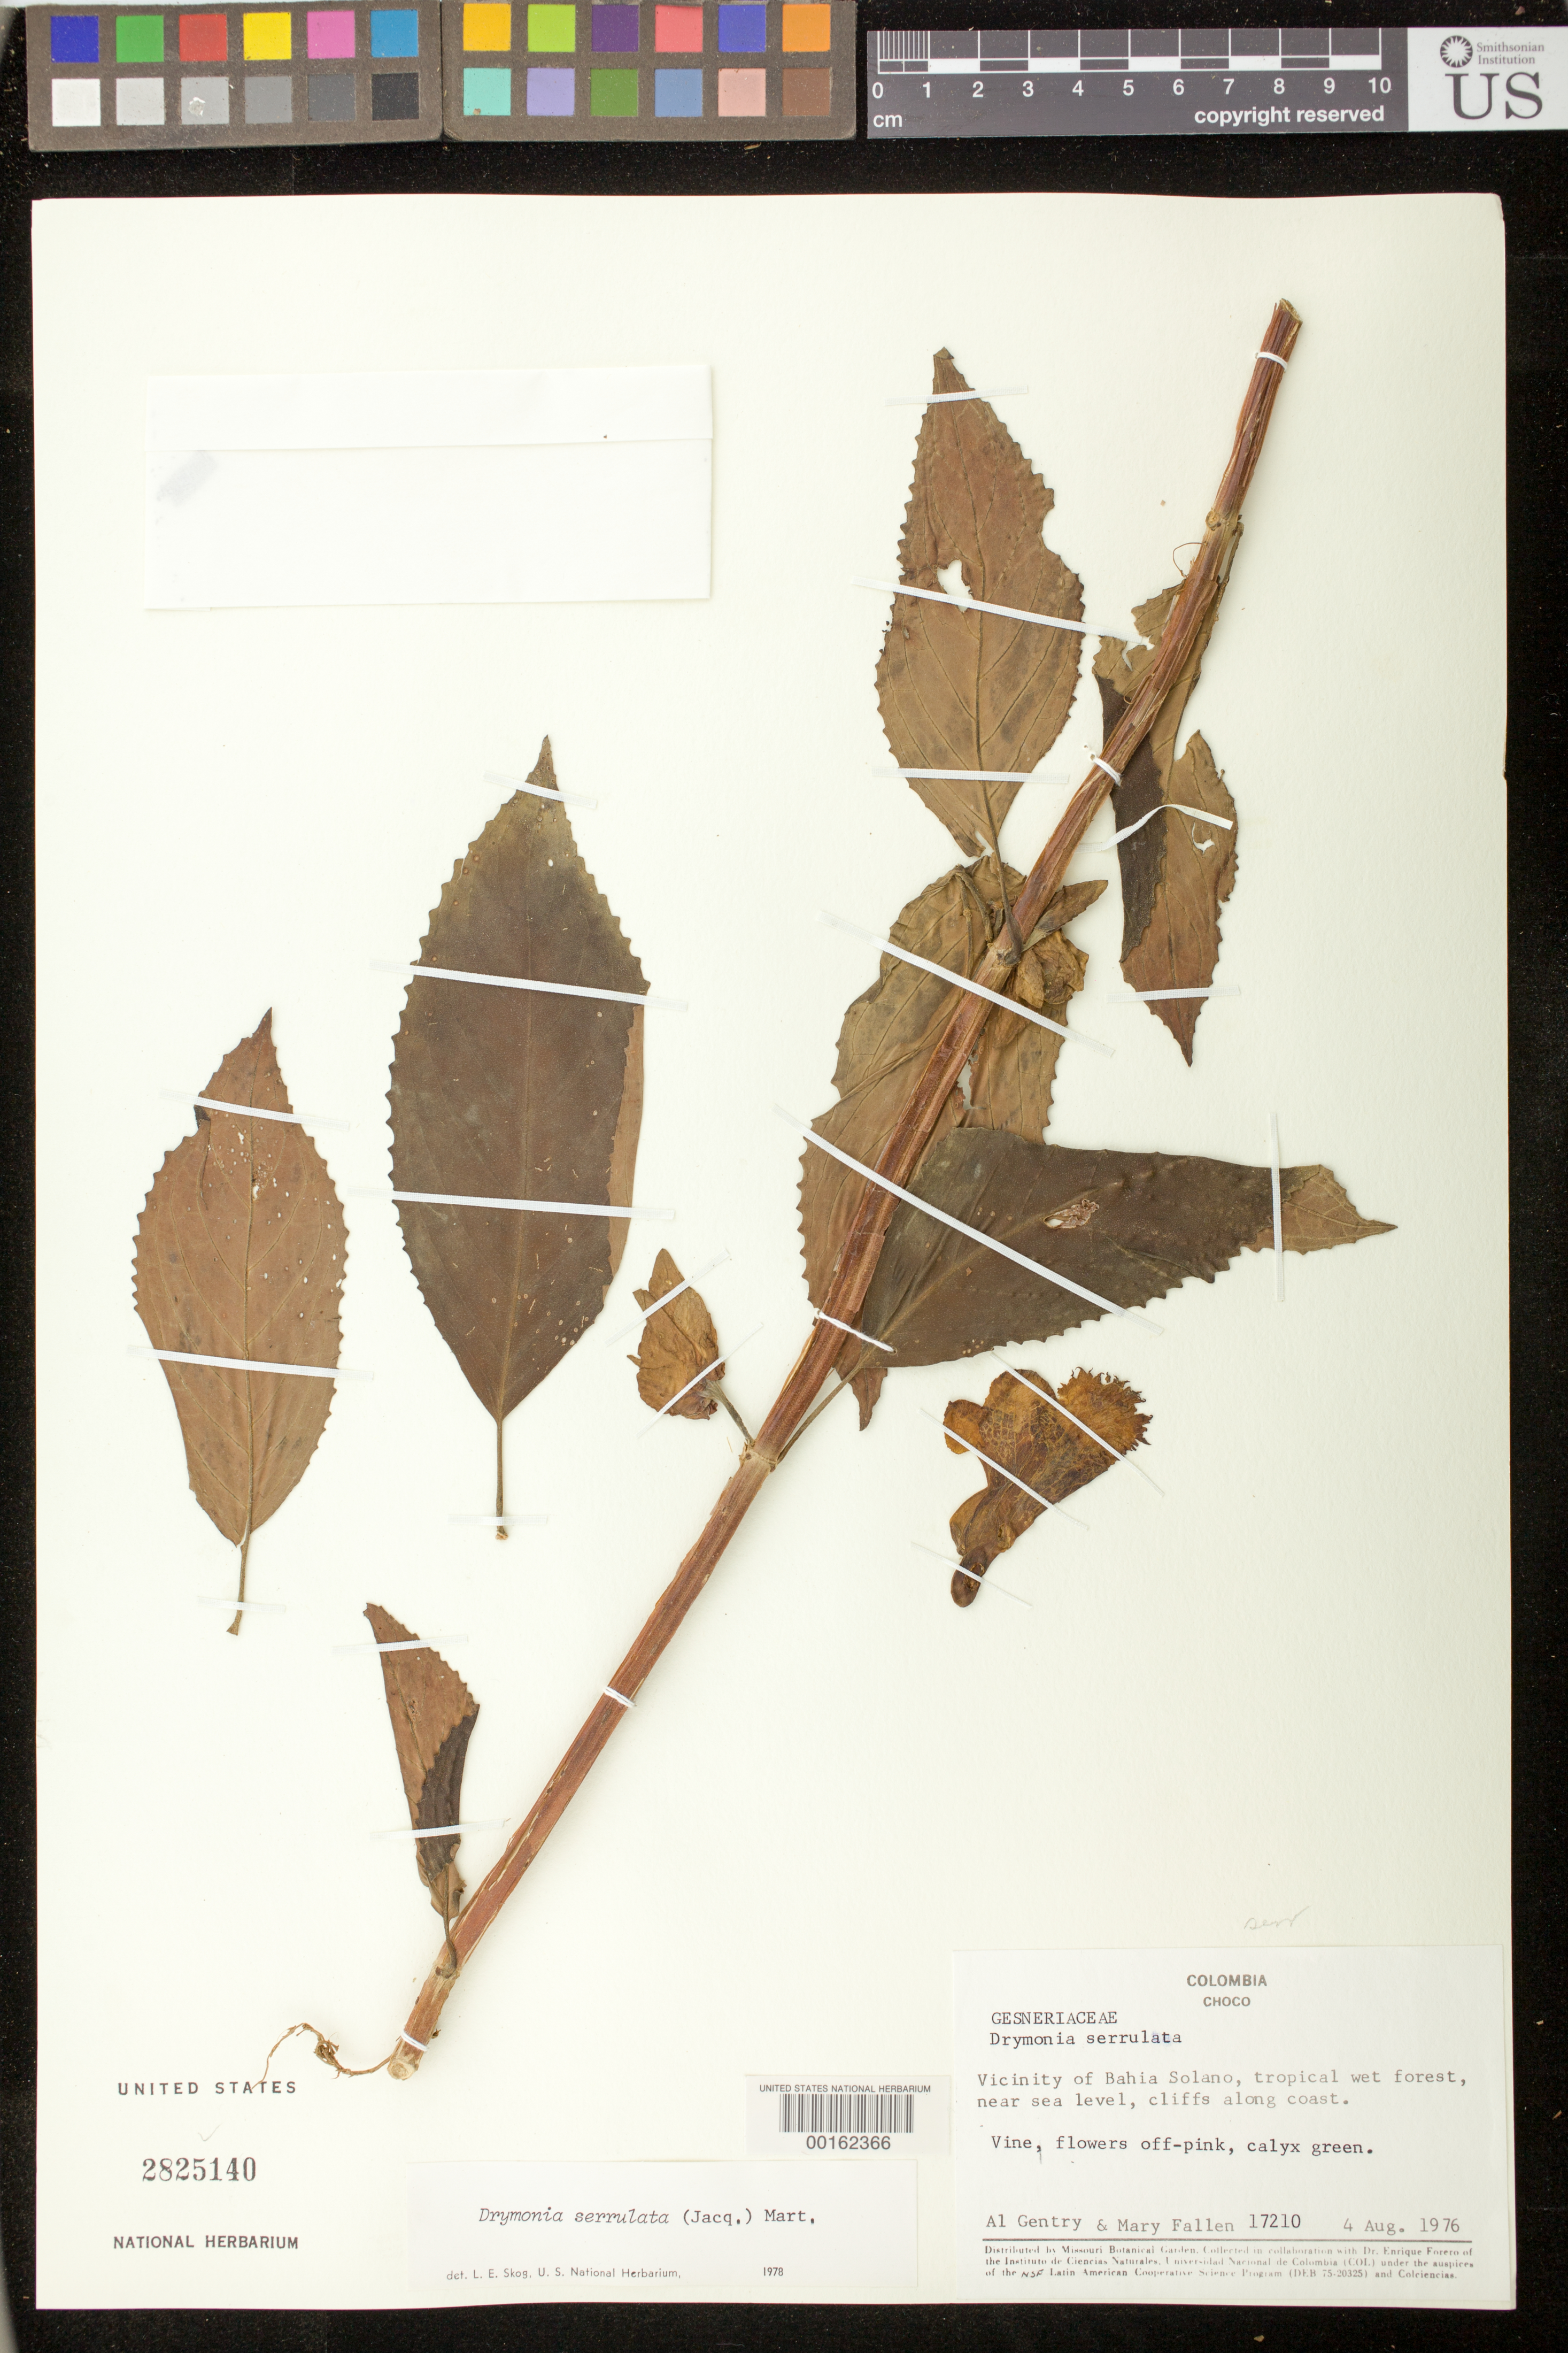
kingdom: Plantae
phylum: Tracheophyta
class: Magnoliopsida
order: Lamiales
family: Gesneriaceae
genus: Drymonia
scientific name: Drymonia serrulata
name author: (Jacq.) Mart.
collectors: A. H. Gentry & M. Fallen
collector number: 17210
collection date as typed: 04 Aug 1976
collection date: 1976-08-04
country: Colombia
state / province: Chocó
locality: Vicinity of Bahia Solano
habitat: Tropical wet forest, near sea level, cliffs along coast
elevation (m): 0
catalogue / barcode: US 2825140